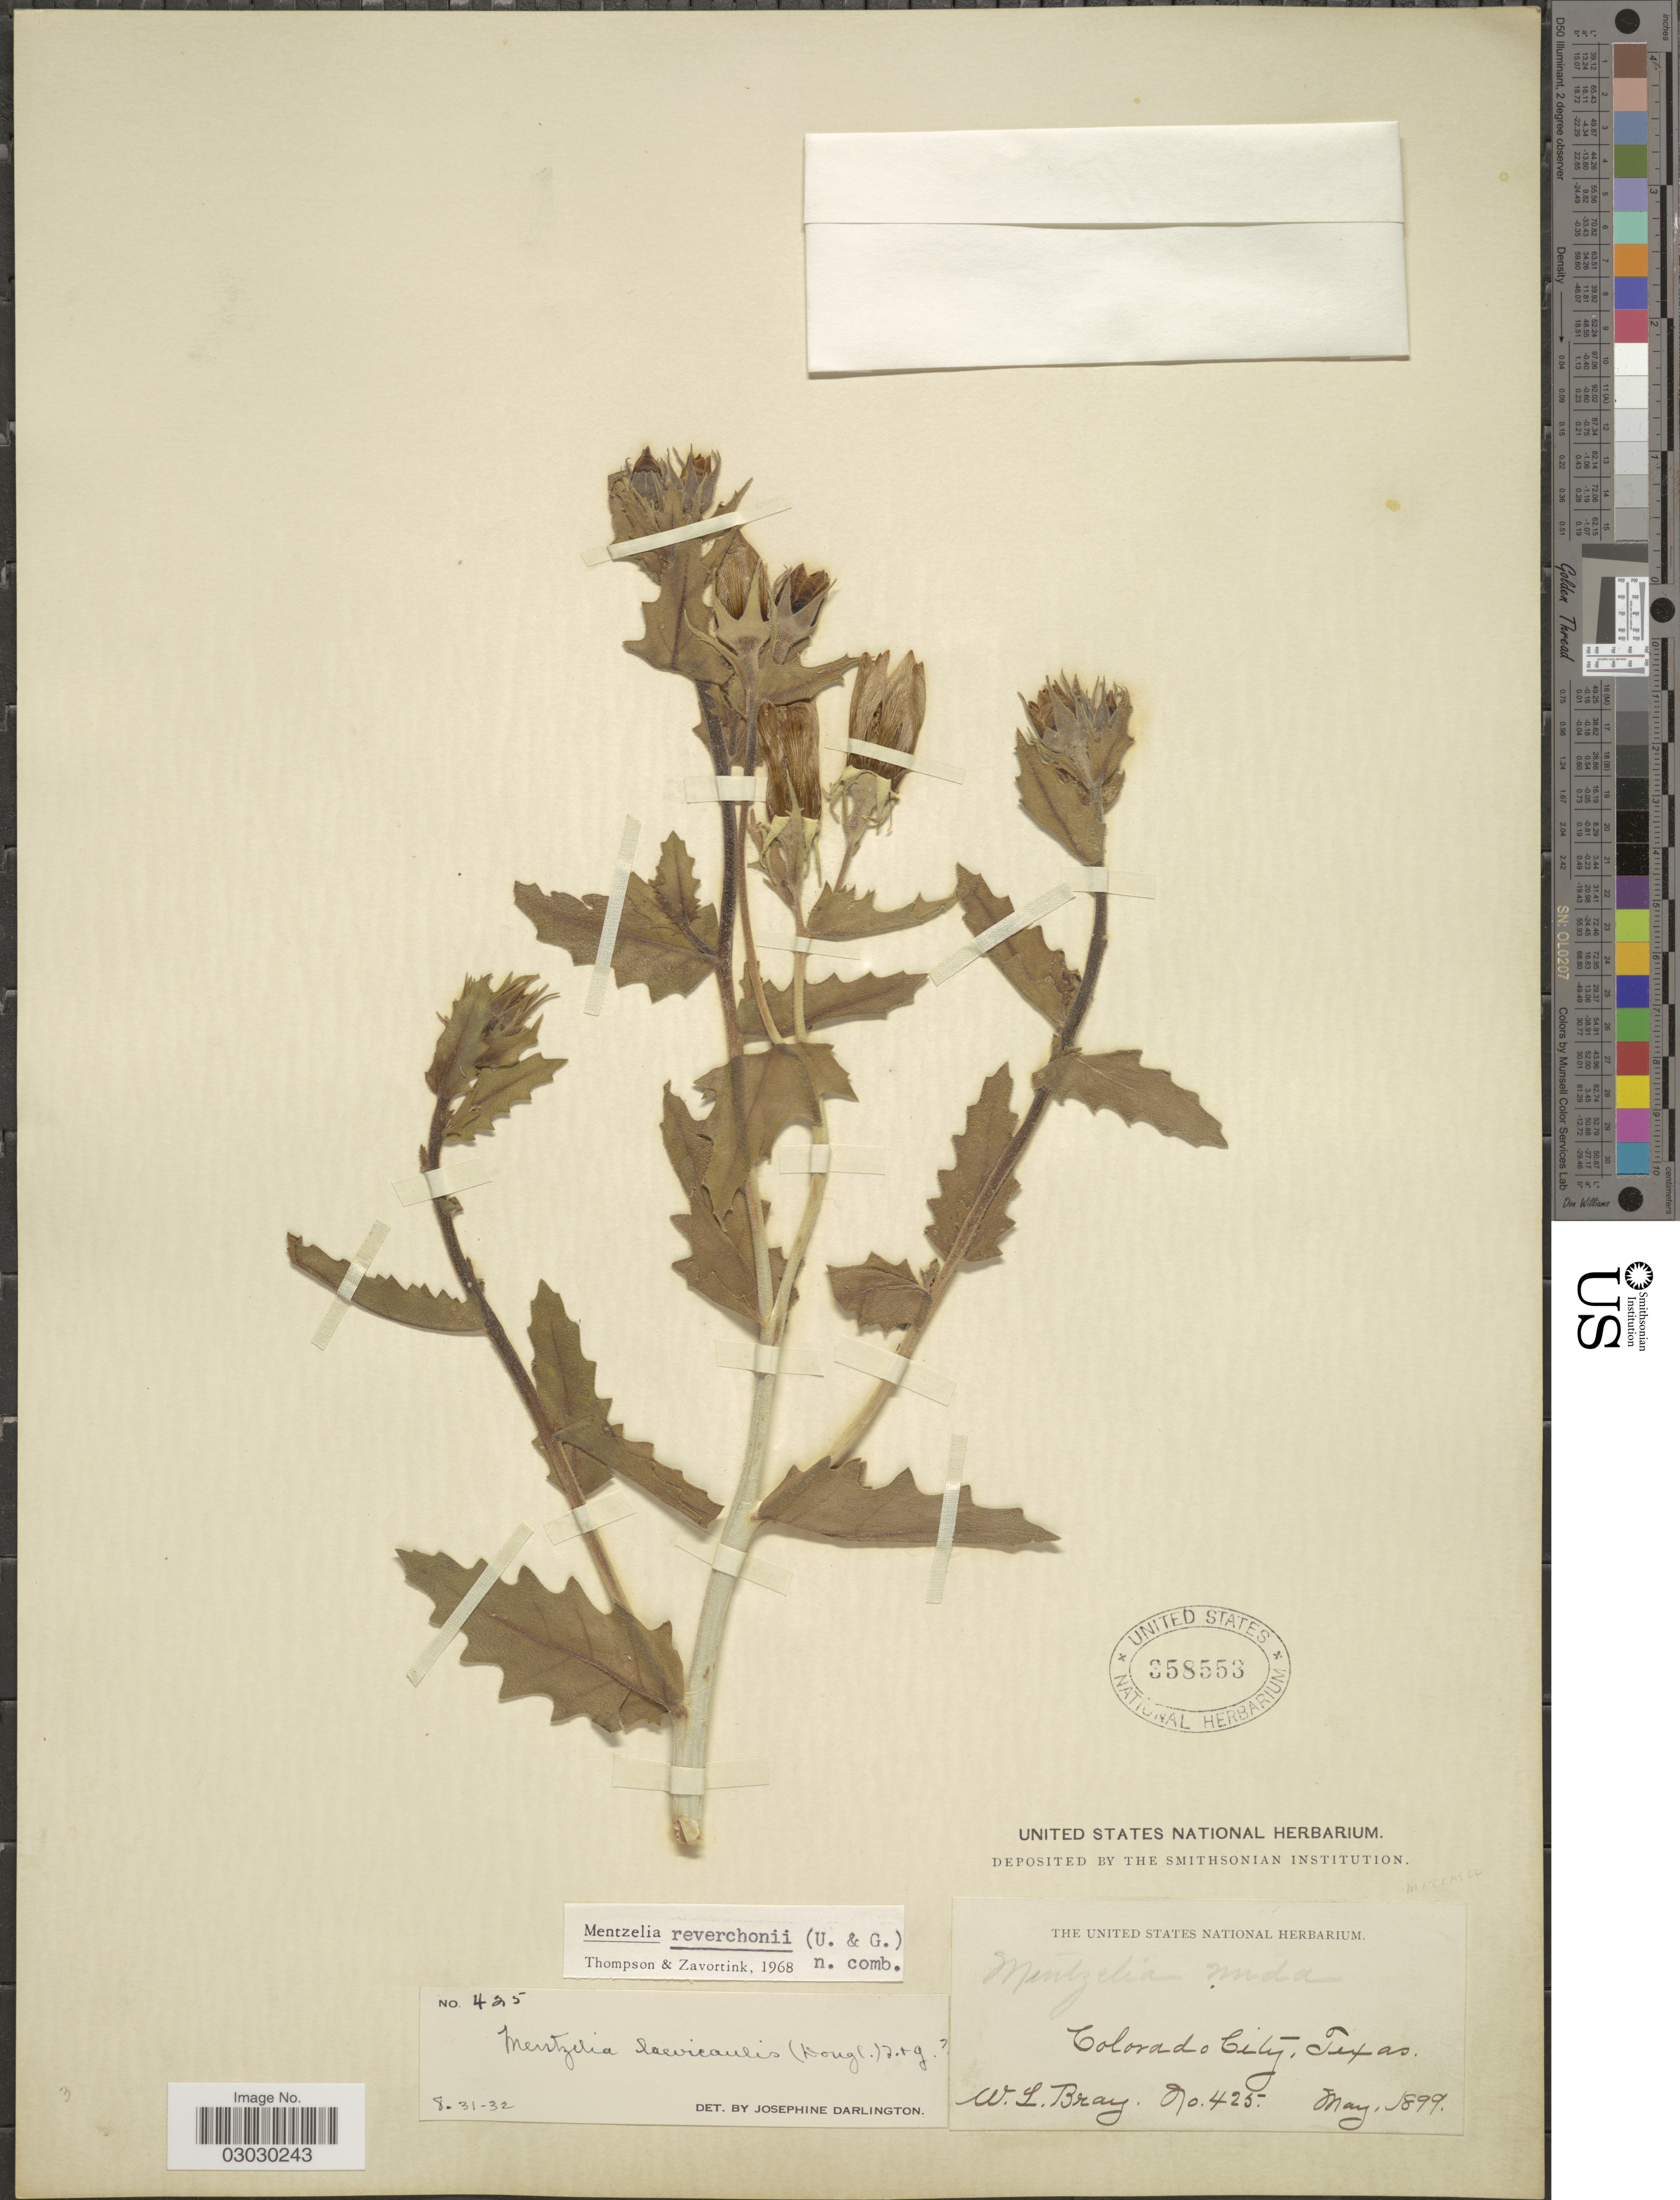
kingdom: Plantae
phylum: Tracheophyta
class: Magnoliopsida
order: Cornales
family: Loasaceae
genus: Mentzelia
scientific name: Mentzelia reverchonii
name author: (Urb.) H.J. Thomps. & Zavort.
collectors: W. L. Bray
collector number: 425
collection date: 1899-05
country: United States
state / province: Texas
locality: Colorado City, Texas.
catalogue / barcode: US 358553